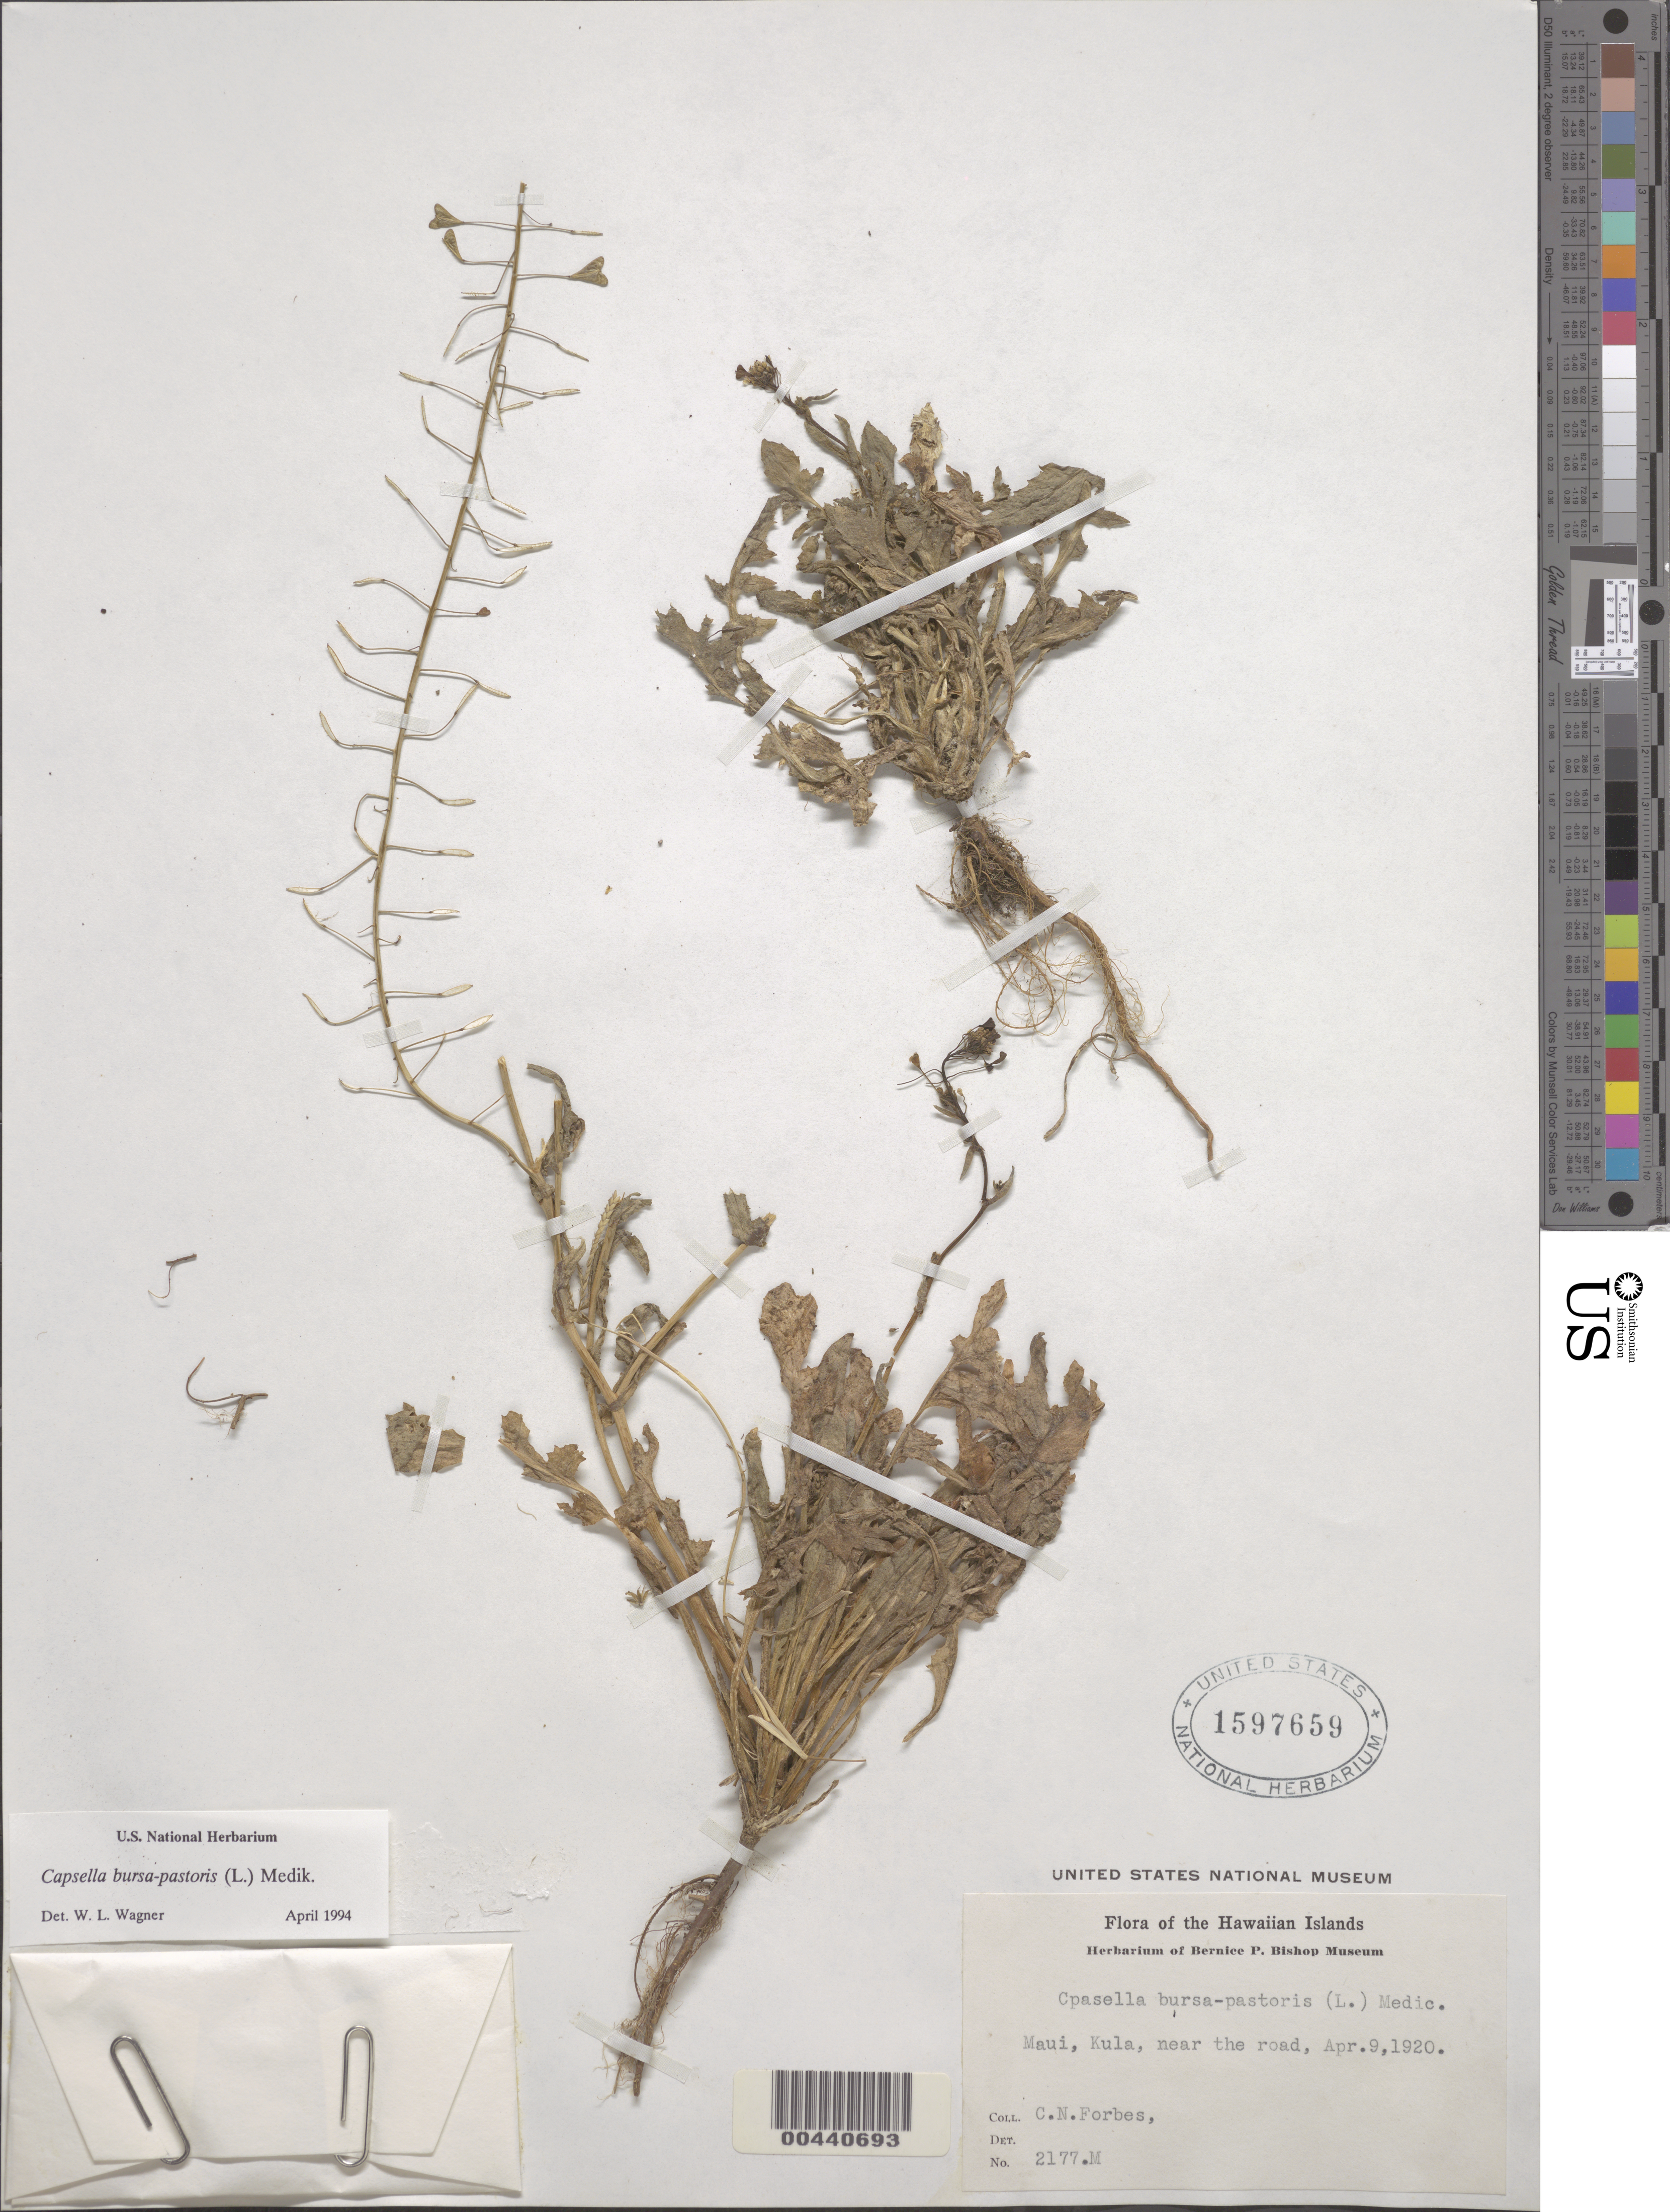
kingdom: Plantae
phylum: Tracheophyta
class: Magnoliopsida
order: Brassicales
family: Brassicaceae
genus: Capsella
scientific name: Capsella bursa-pastoris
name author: (L.) Medik.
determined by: Wagner, W. L., (BOT), Smithsonian Institution - National Museum of Natural History (UNITED STATES)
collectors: C. N. Forbes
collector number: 2177.M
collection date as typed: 9 Apr 1920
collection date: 1920-04-09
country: United States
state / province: Hawaii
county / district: Maui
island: Maui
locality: Kula, near the road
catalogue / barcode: US 1597659